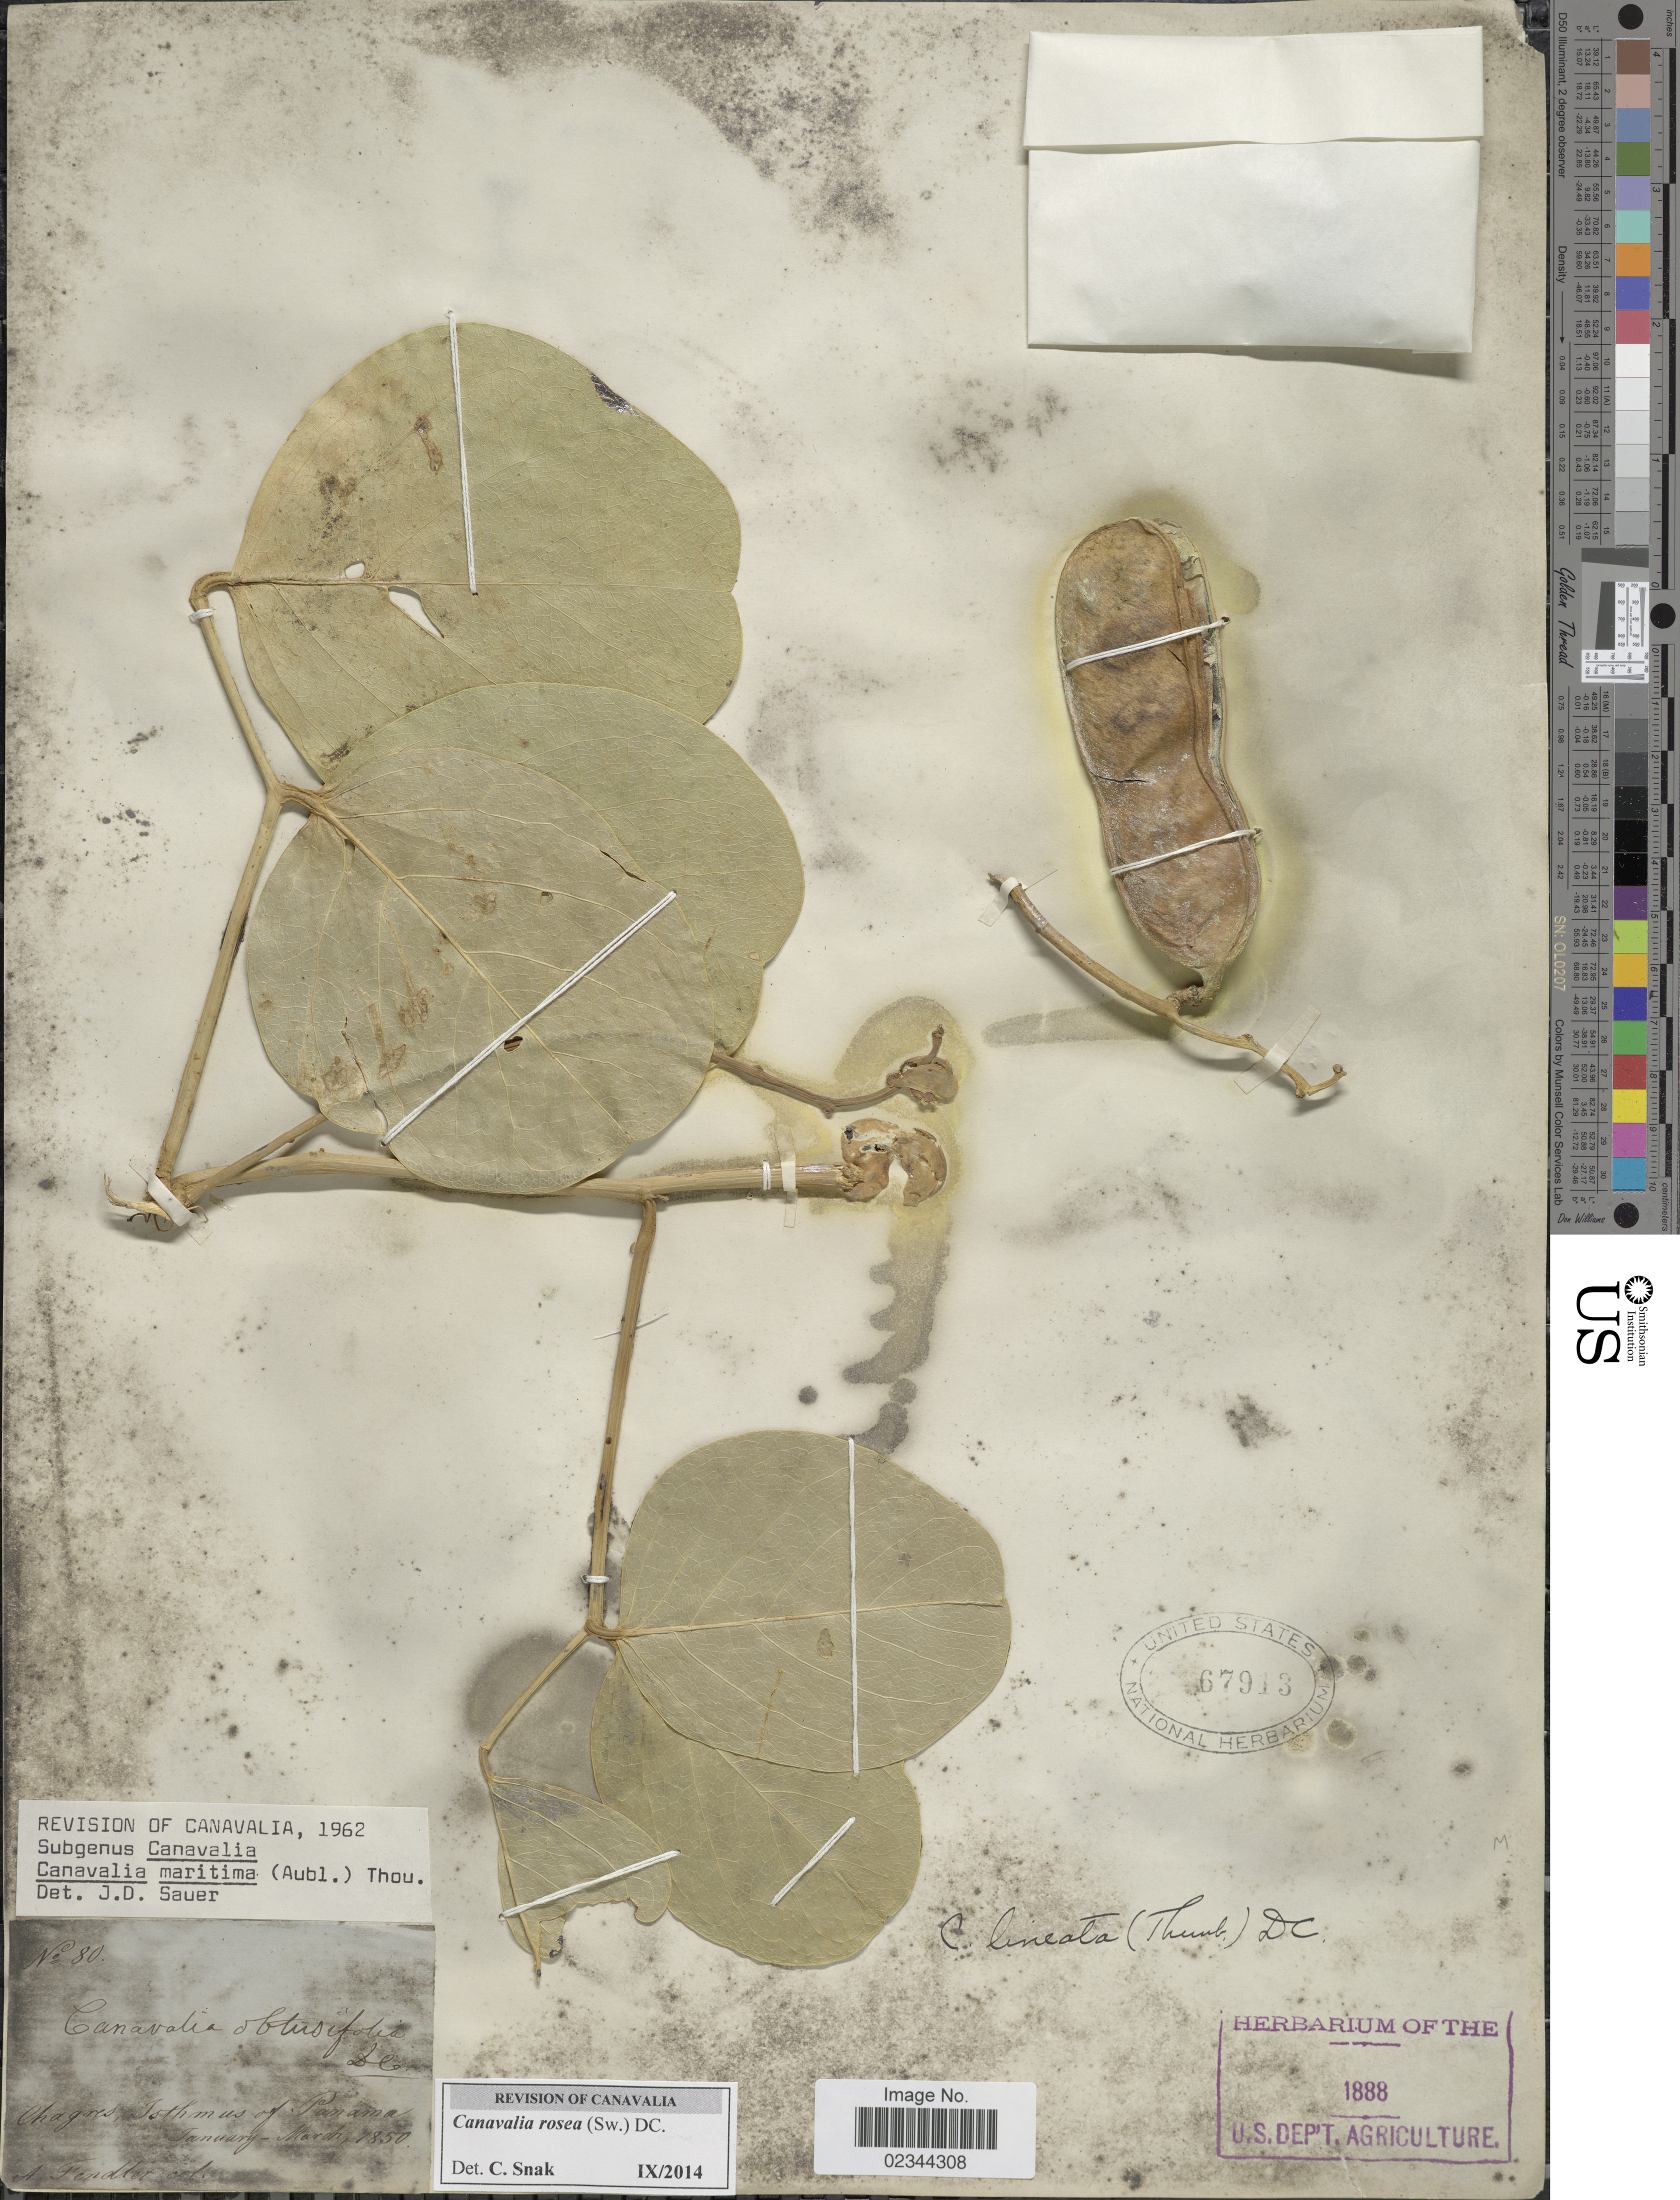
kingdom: Plantae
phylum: Tracheophyta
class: Magnoliopsida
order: Fabales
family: Fabaceae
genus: Canavalia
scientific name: Canavalia rosea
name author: (Sw.) DC.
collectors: A. Fendler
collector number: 80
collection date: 1850-01/1850-03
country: Panama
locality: Chagres, Isthmus of Panama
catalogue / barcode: US 67913